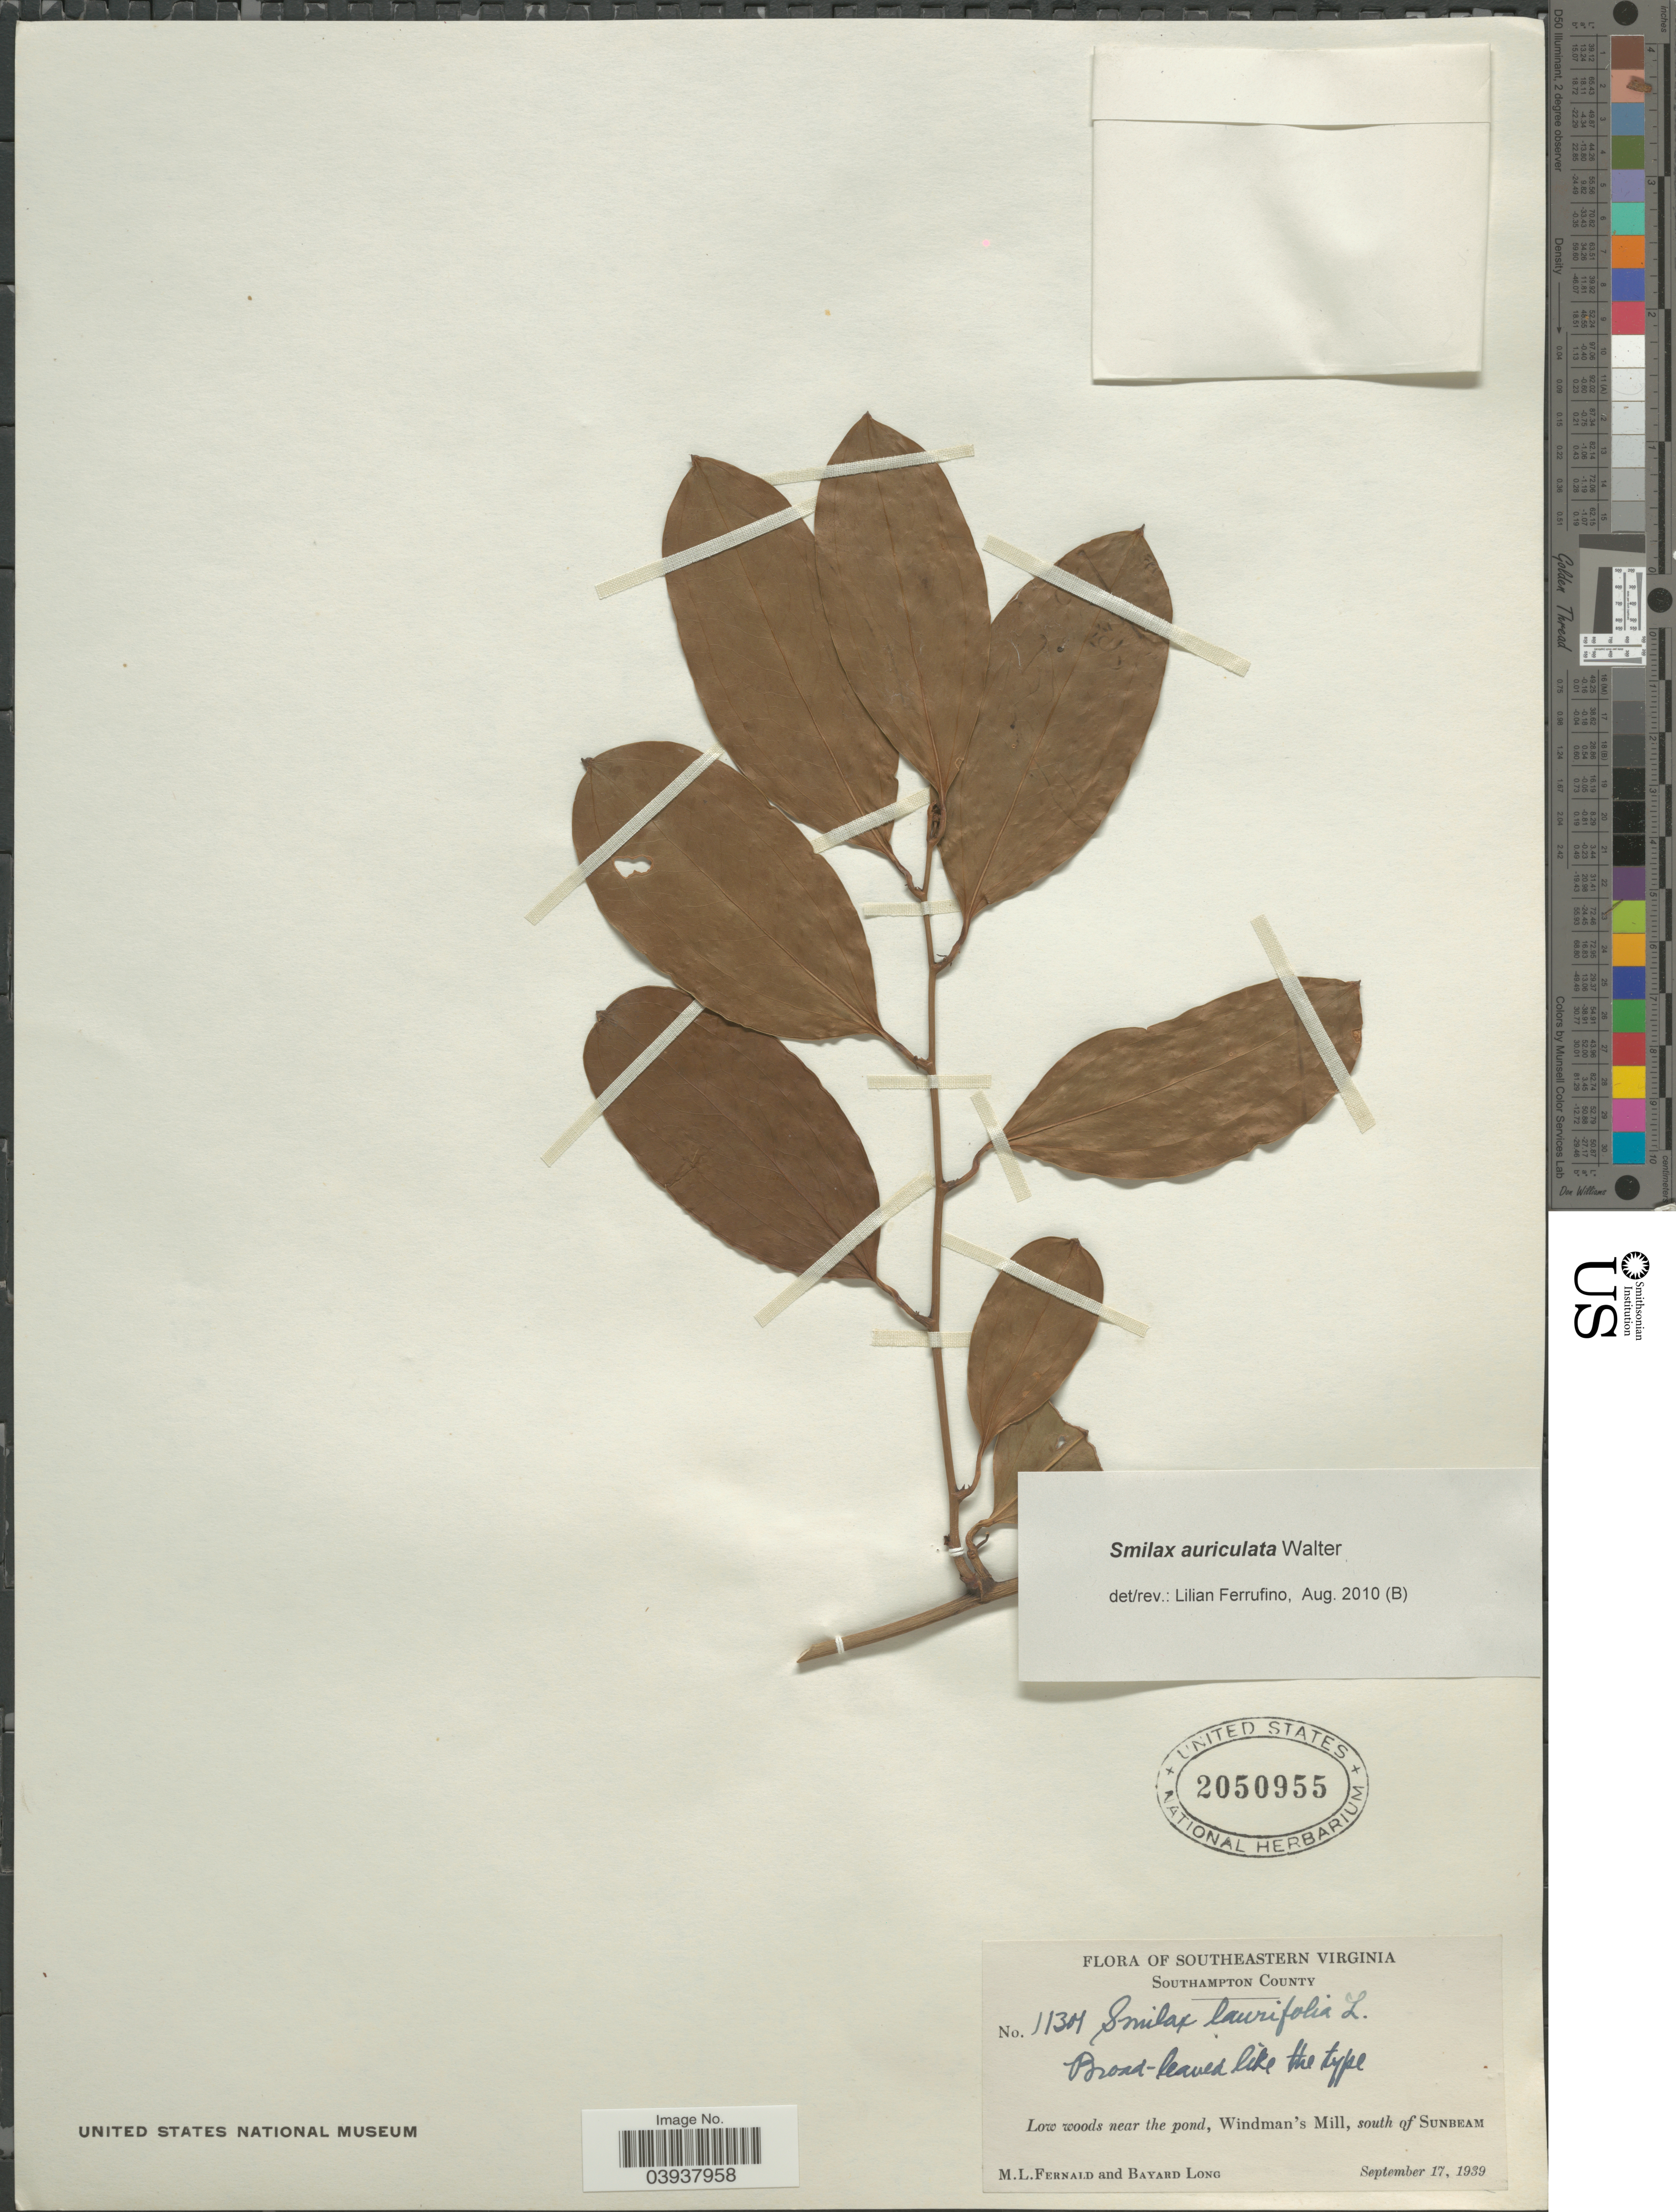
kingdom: Plantae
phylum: Tracheophyta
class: Liliopsida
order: Liliales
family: Smilacaceae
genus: Smilax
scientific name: Smilax auriculata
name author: Walter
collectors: M. L. Fernald & B. Long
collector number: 11304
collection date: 1939-09-17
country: United States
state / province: Virginia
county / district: Southampton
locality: Southeastern Virginia. Southampton County. Low woods near the pond, Windman's Mill, south of Sunbeam.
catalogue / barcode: US 2050955